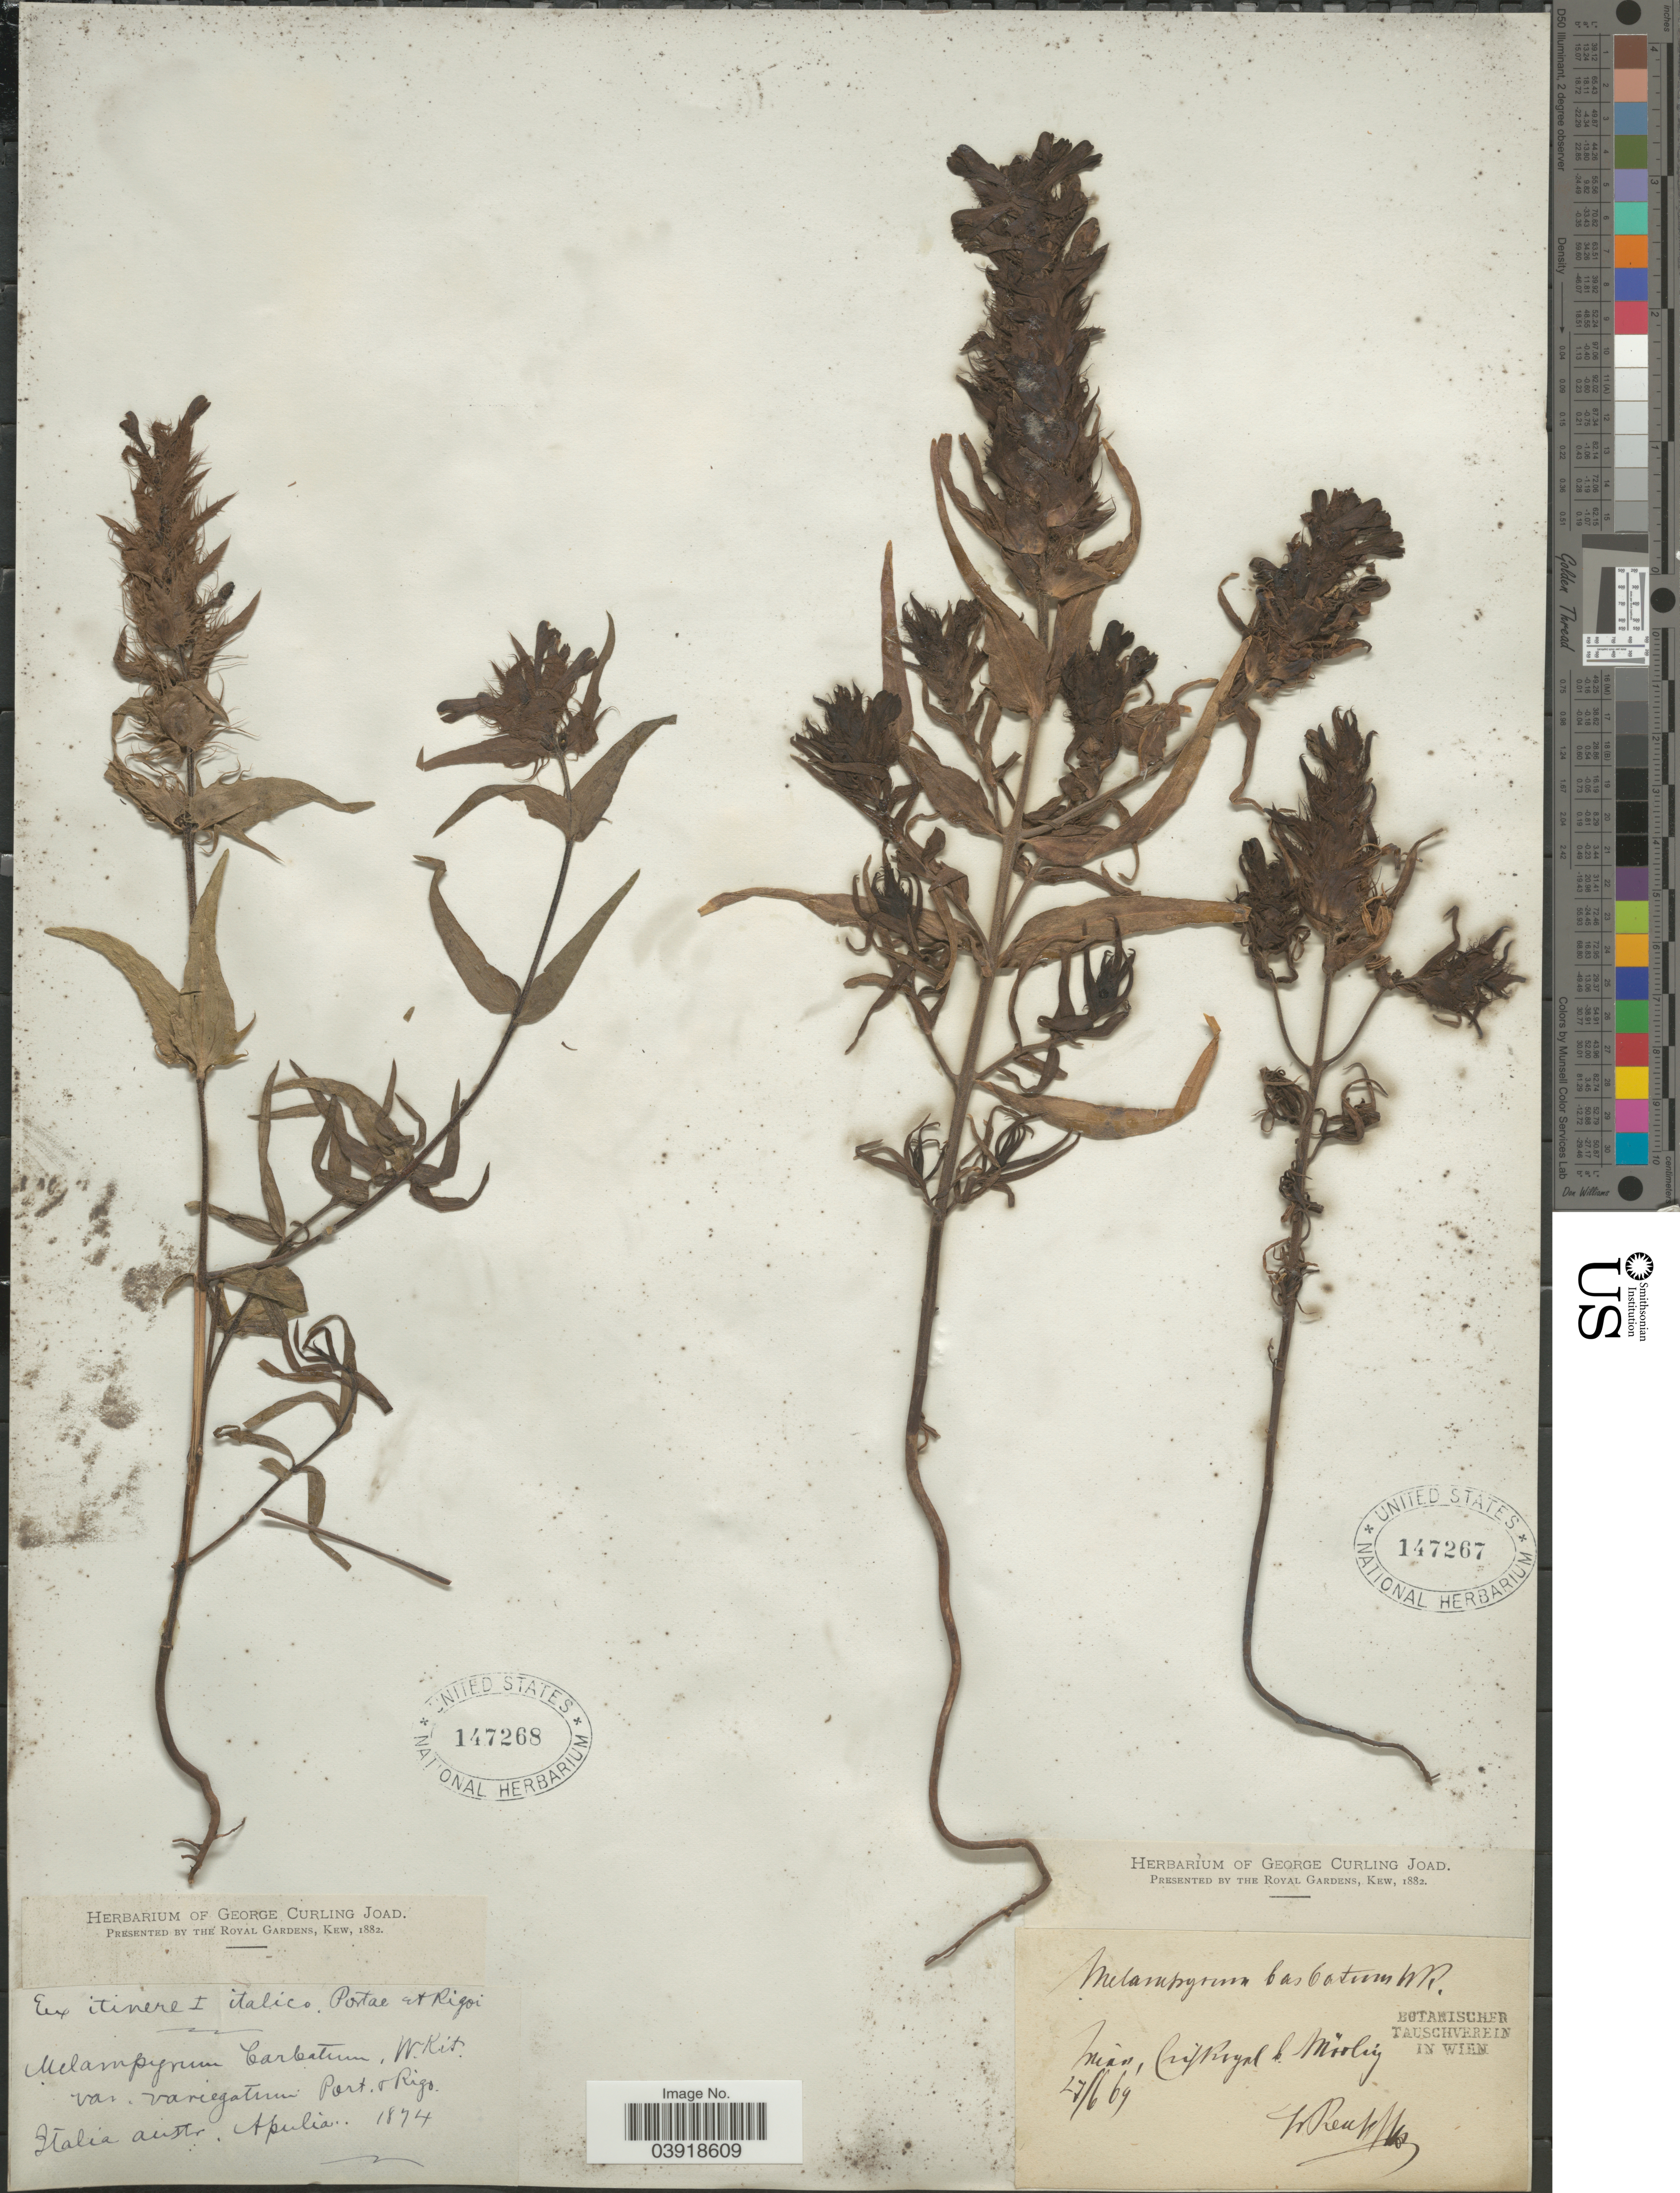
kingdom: Plantae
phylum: Tracheophyta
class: Magnoliopsida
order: Lamiales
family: Orobanchaceae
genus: Melampyrum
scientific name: Melampyrum barbatum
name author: Waldst. & Kit. ex Willd.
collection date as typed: Transcribed d/m/y: 27/6/69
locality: Minn, CrifRoyal b. Mösley. [interpreted]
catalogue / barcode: US 147267-2